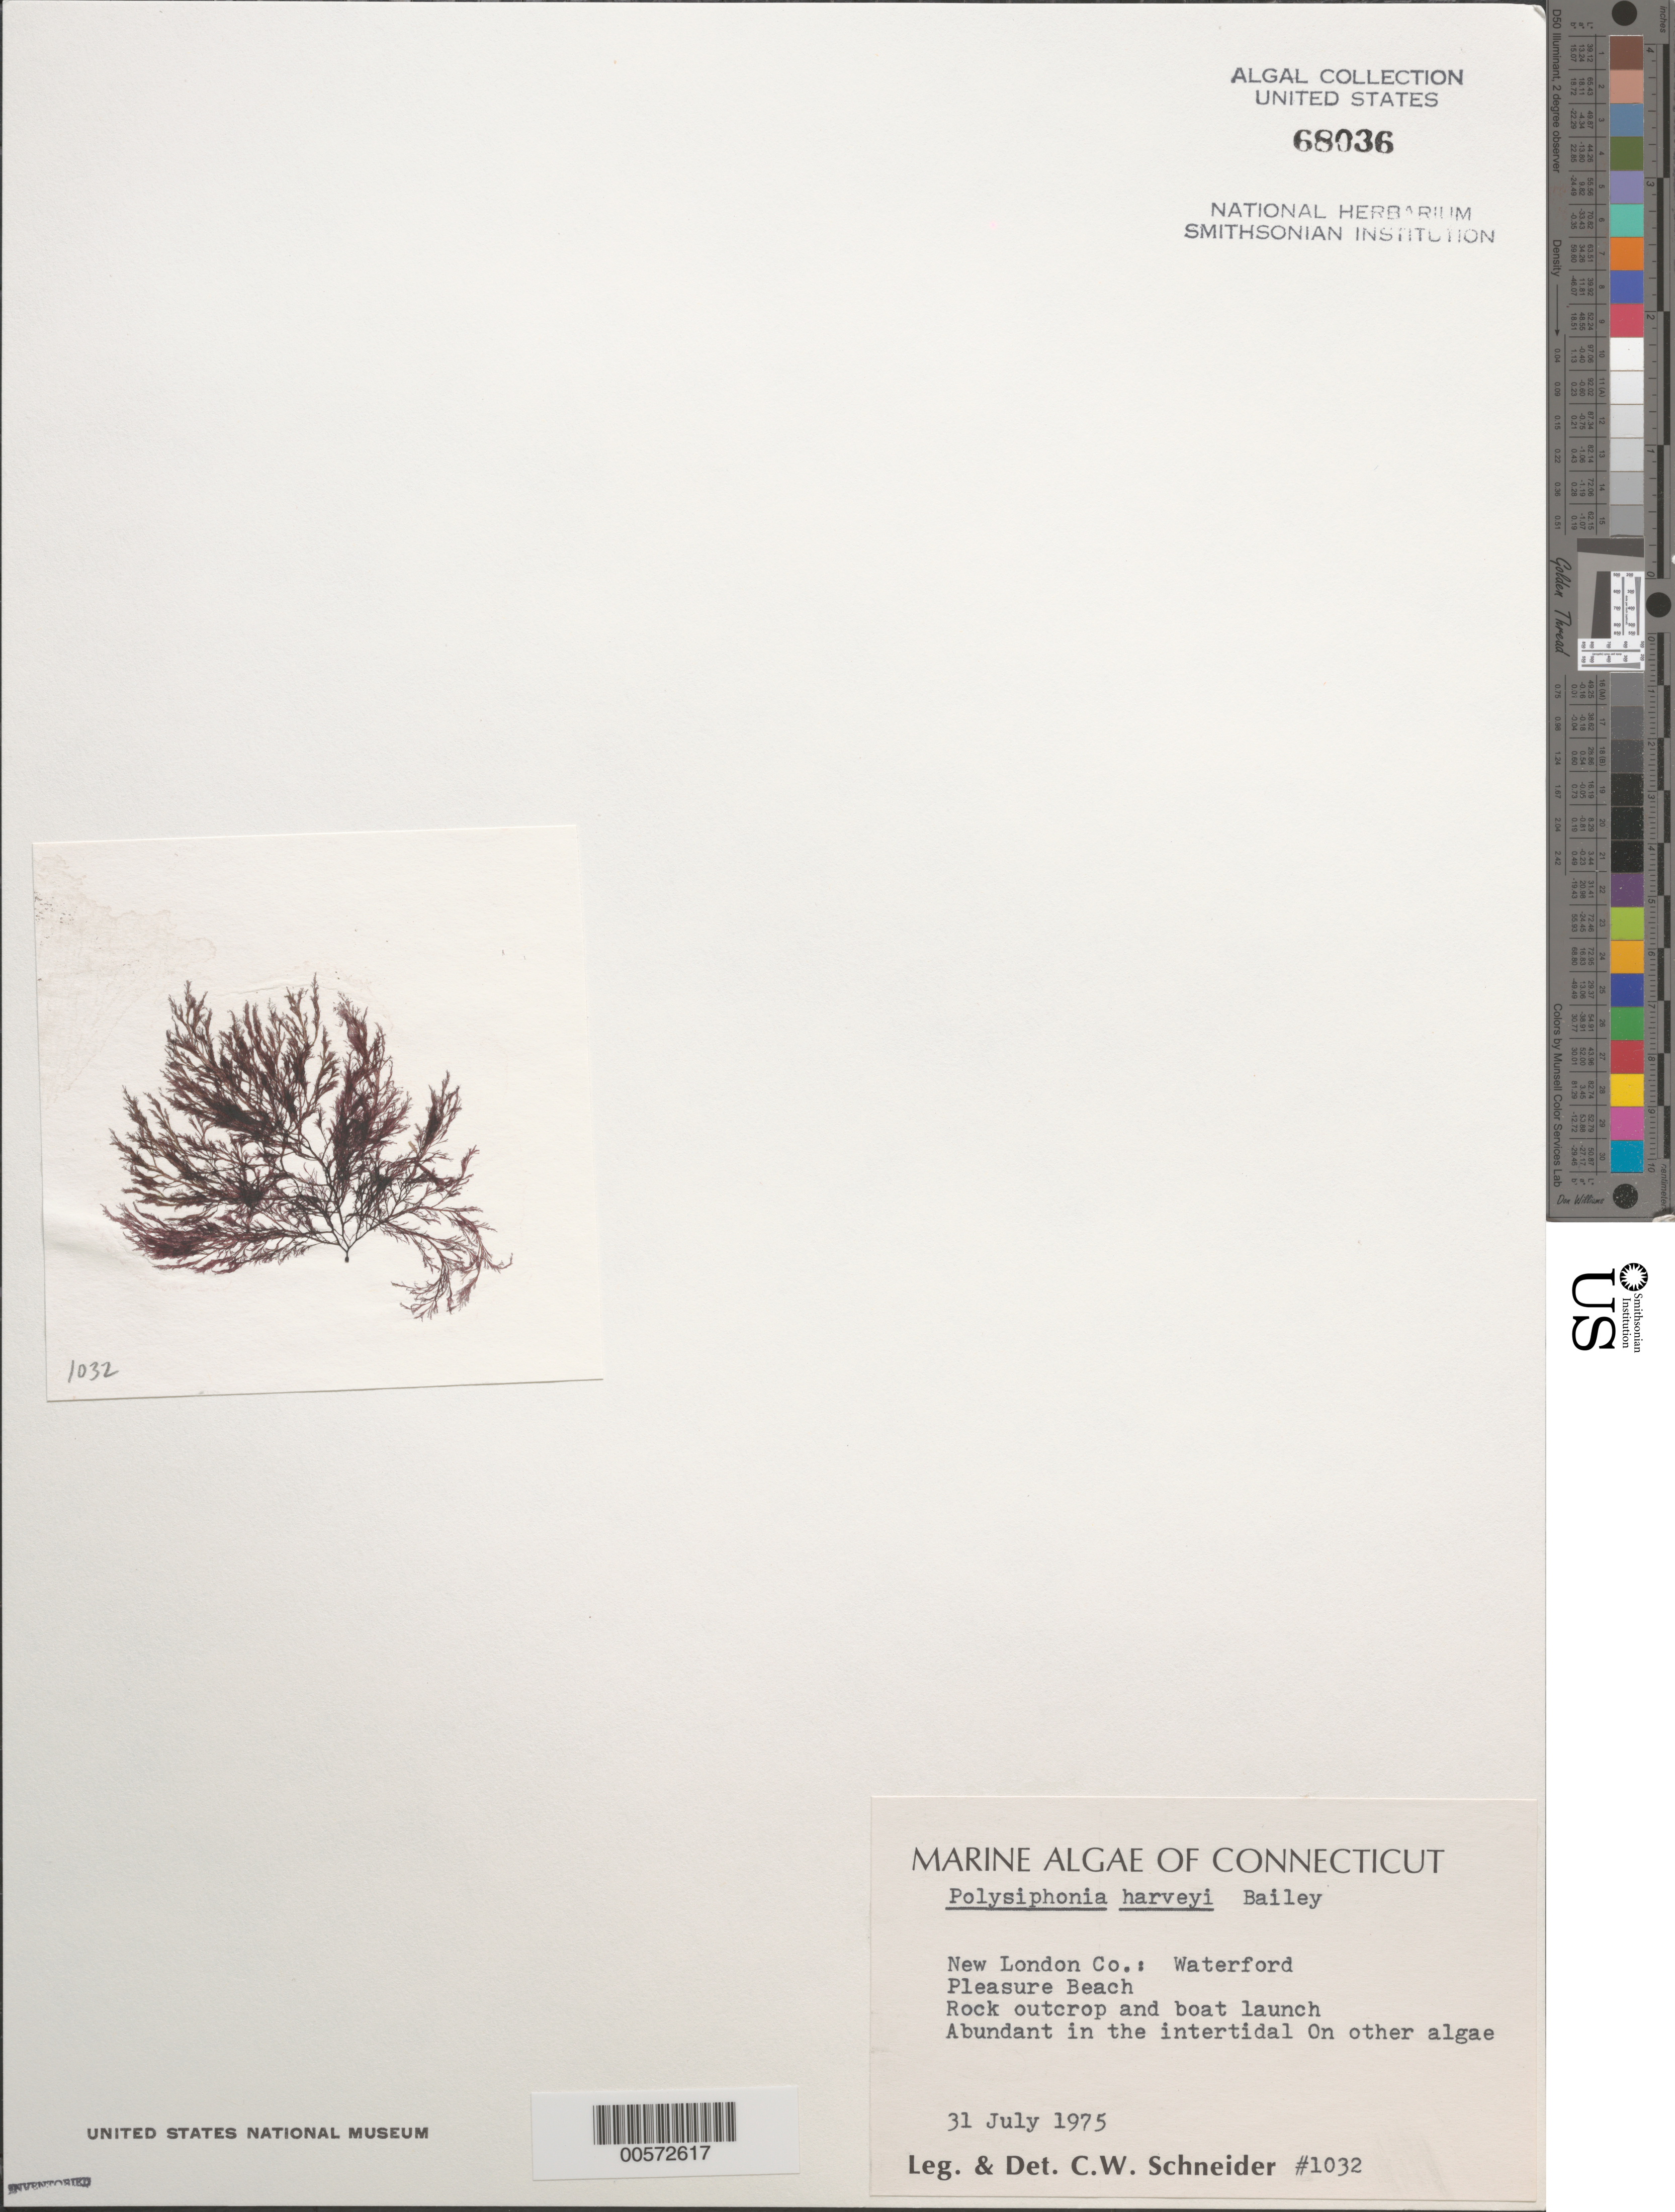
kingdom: Plantae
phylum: Rhodophyta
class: Florideophyceae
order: Ceramiales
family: Rhodomelaceae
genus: Melanothamnus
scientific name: Melanothamnus harveyi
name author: (Bailey) Diaz-Tapia & C.A. Maggs in Diaz-Tapia et al.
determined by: Algae name updating Project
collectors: C. W. Schneider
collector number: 1032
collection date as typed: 31 Jul 1975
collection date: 1975-07-31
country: United States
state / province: Connecticut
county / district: New London County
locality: Pleasure Beach, Waterford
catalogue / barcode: US 68036